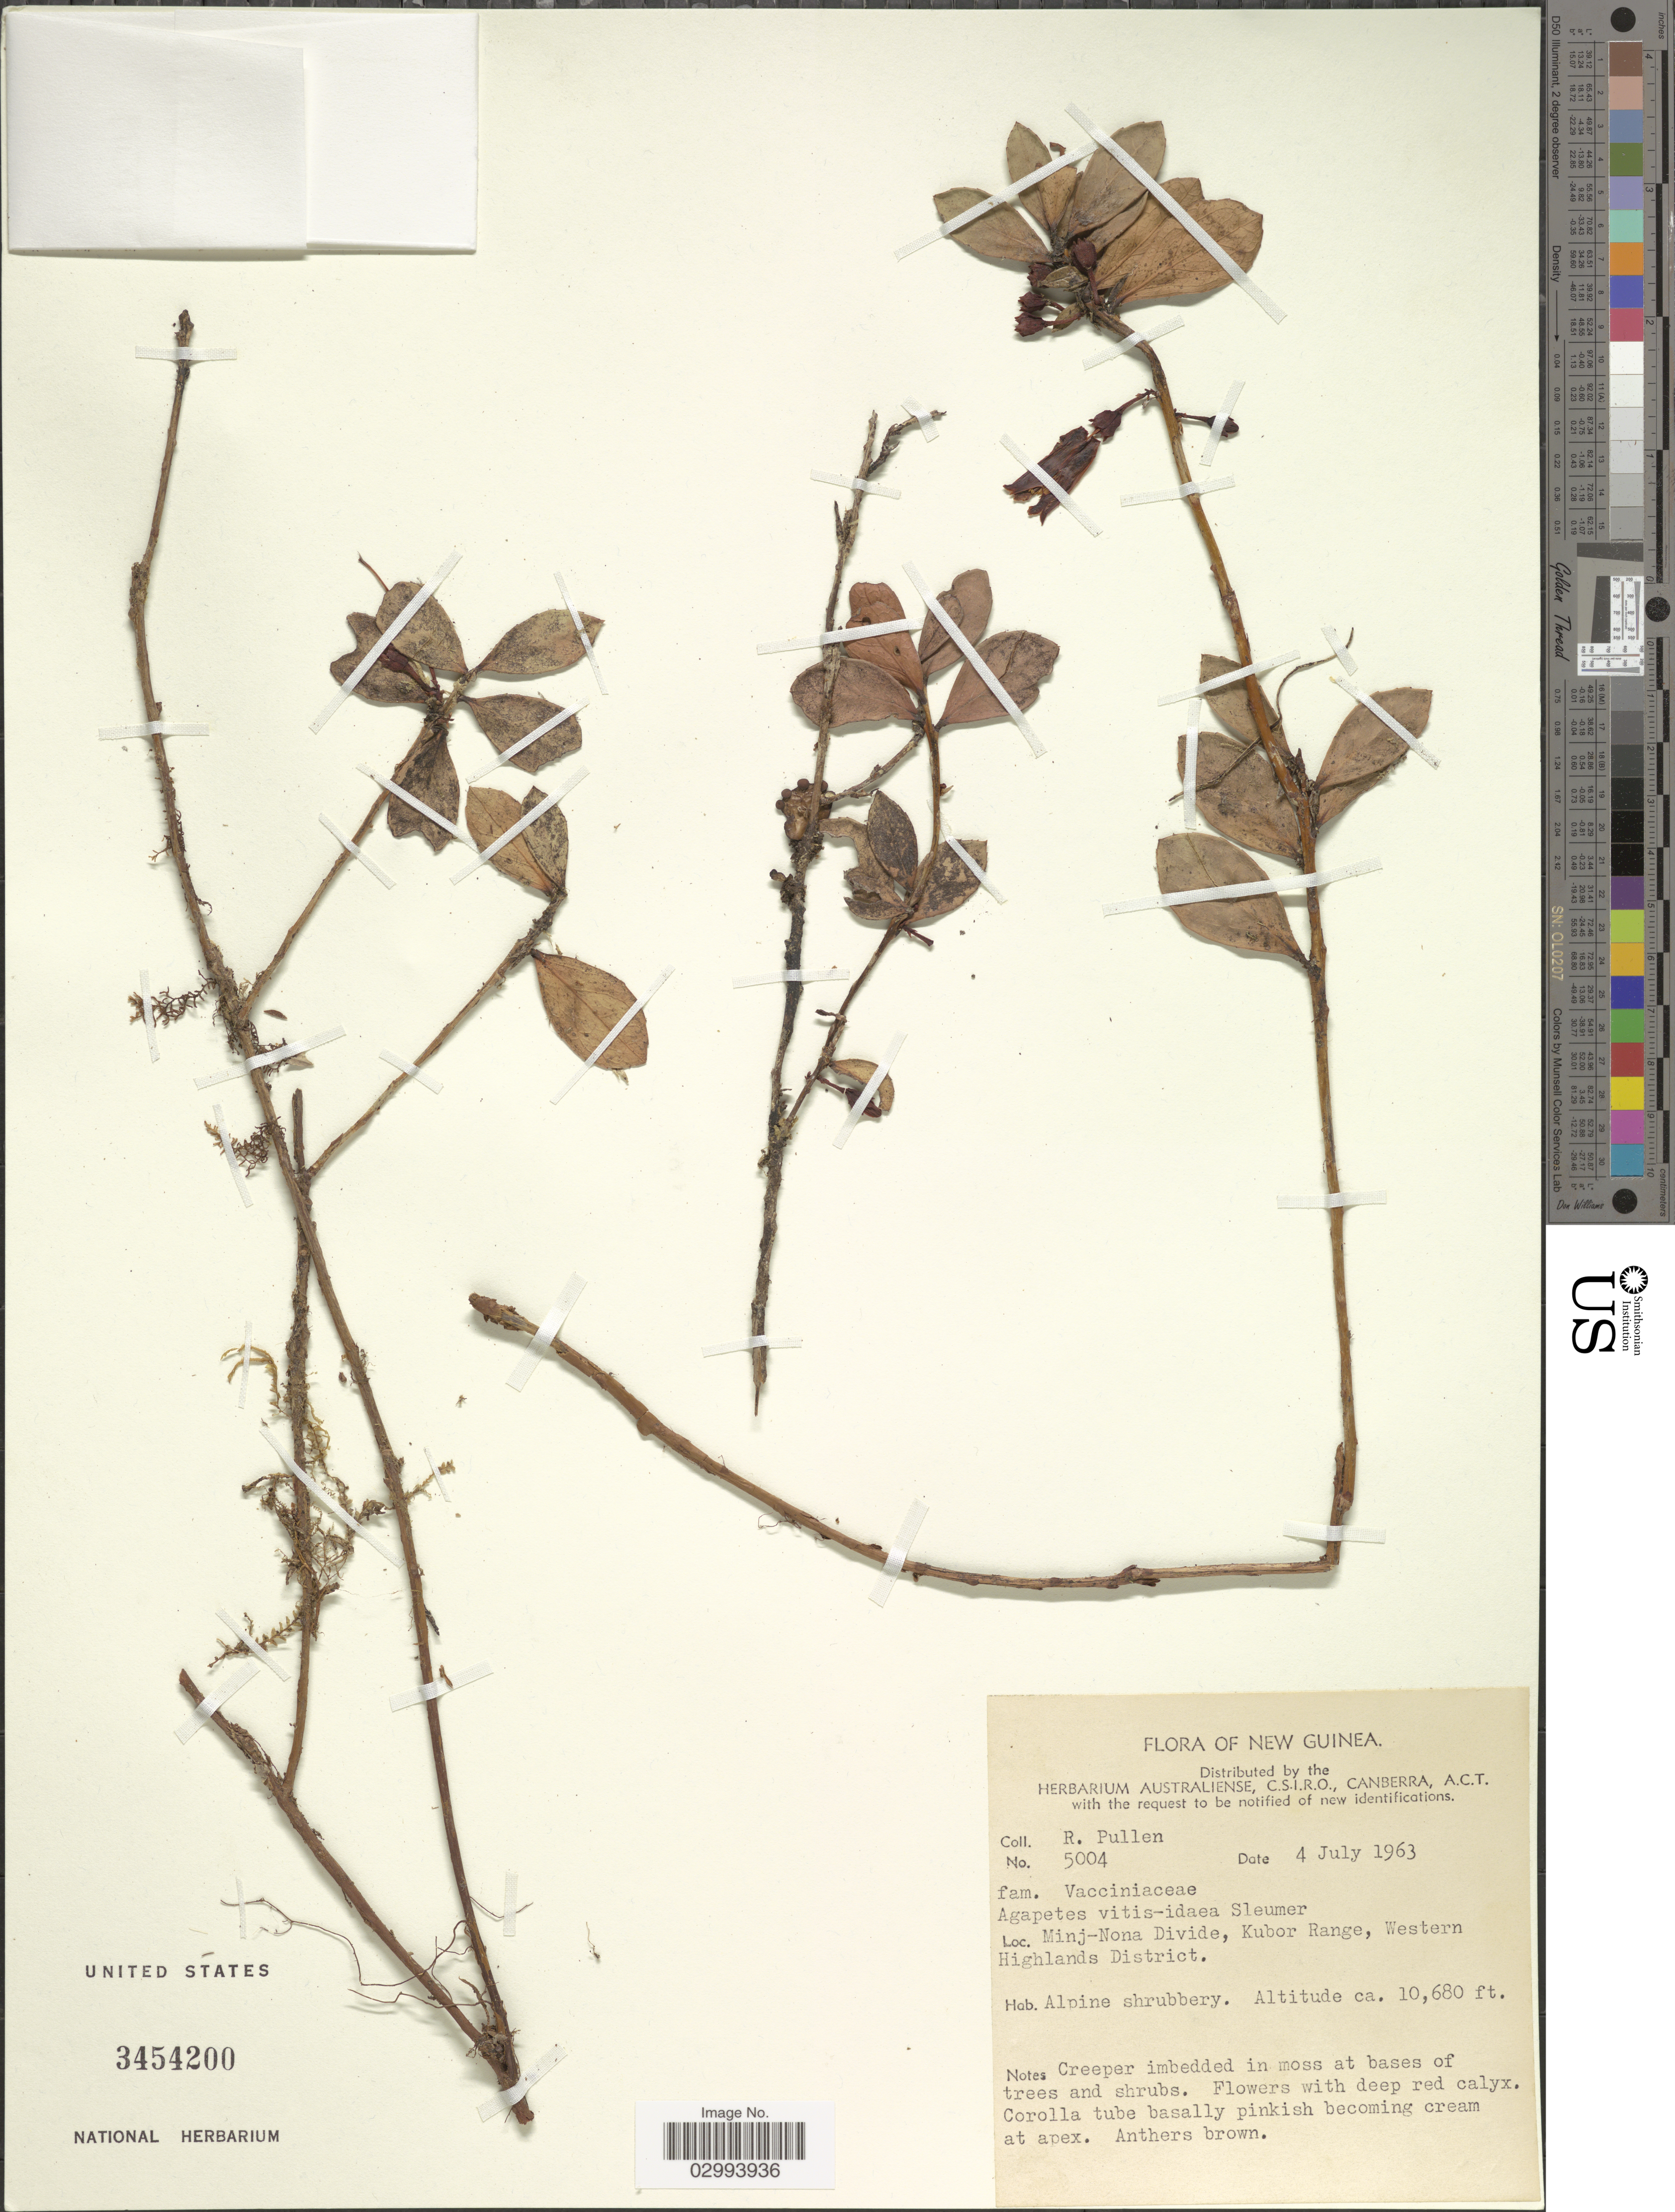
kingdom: Plantae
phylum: Tracheophyta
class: Magnoliopsida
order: Ericales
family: Ericaceae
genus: Agapetes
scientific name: Agapetes vitis-idaea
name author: Sleumer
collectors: R. Pullen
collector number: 5004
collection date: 1963-07-04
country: Papua New Guinea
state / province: Western Highlands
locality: New Guinea. Minj-Nona Divide, Kubor Range, Western Highlands District.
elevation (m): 3255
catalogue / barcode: US 3454200